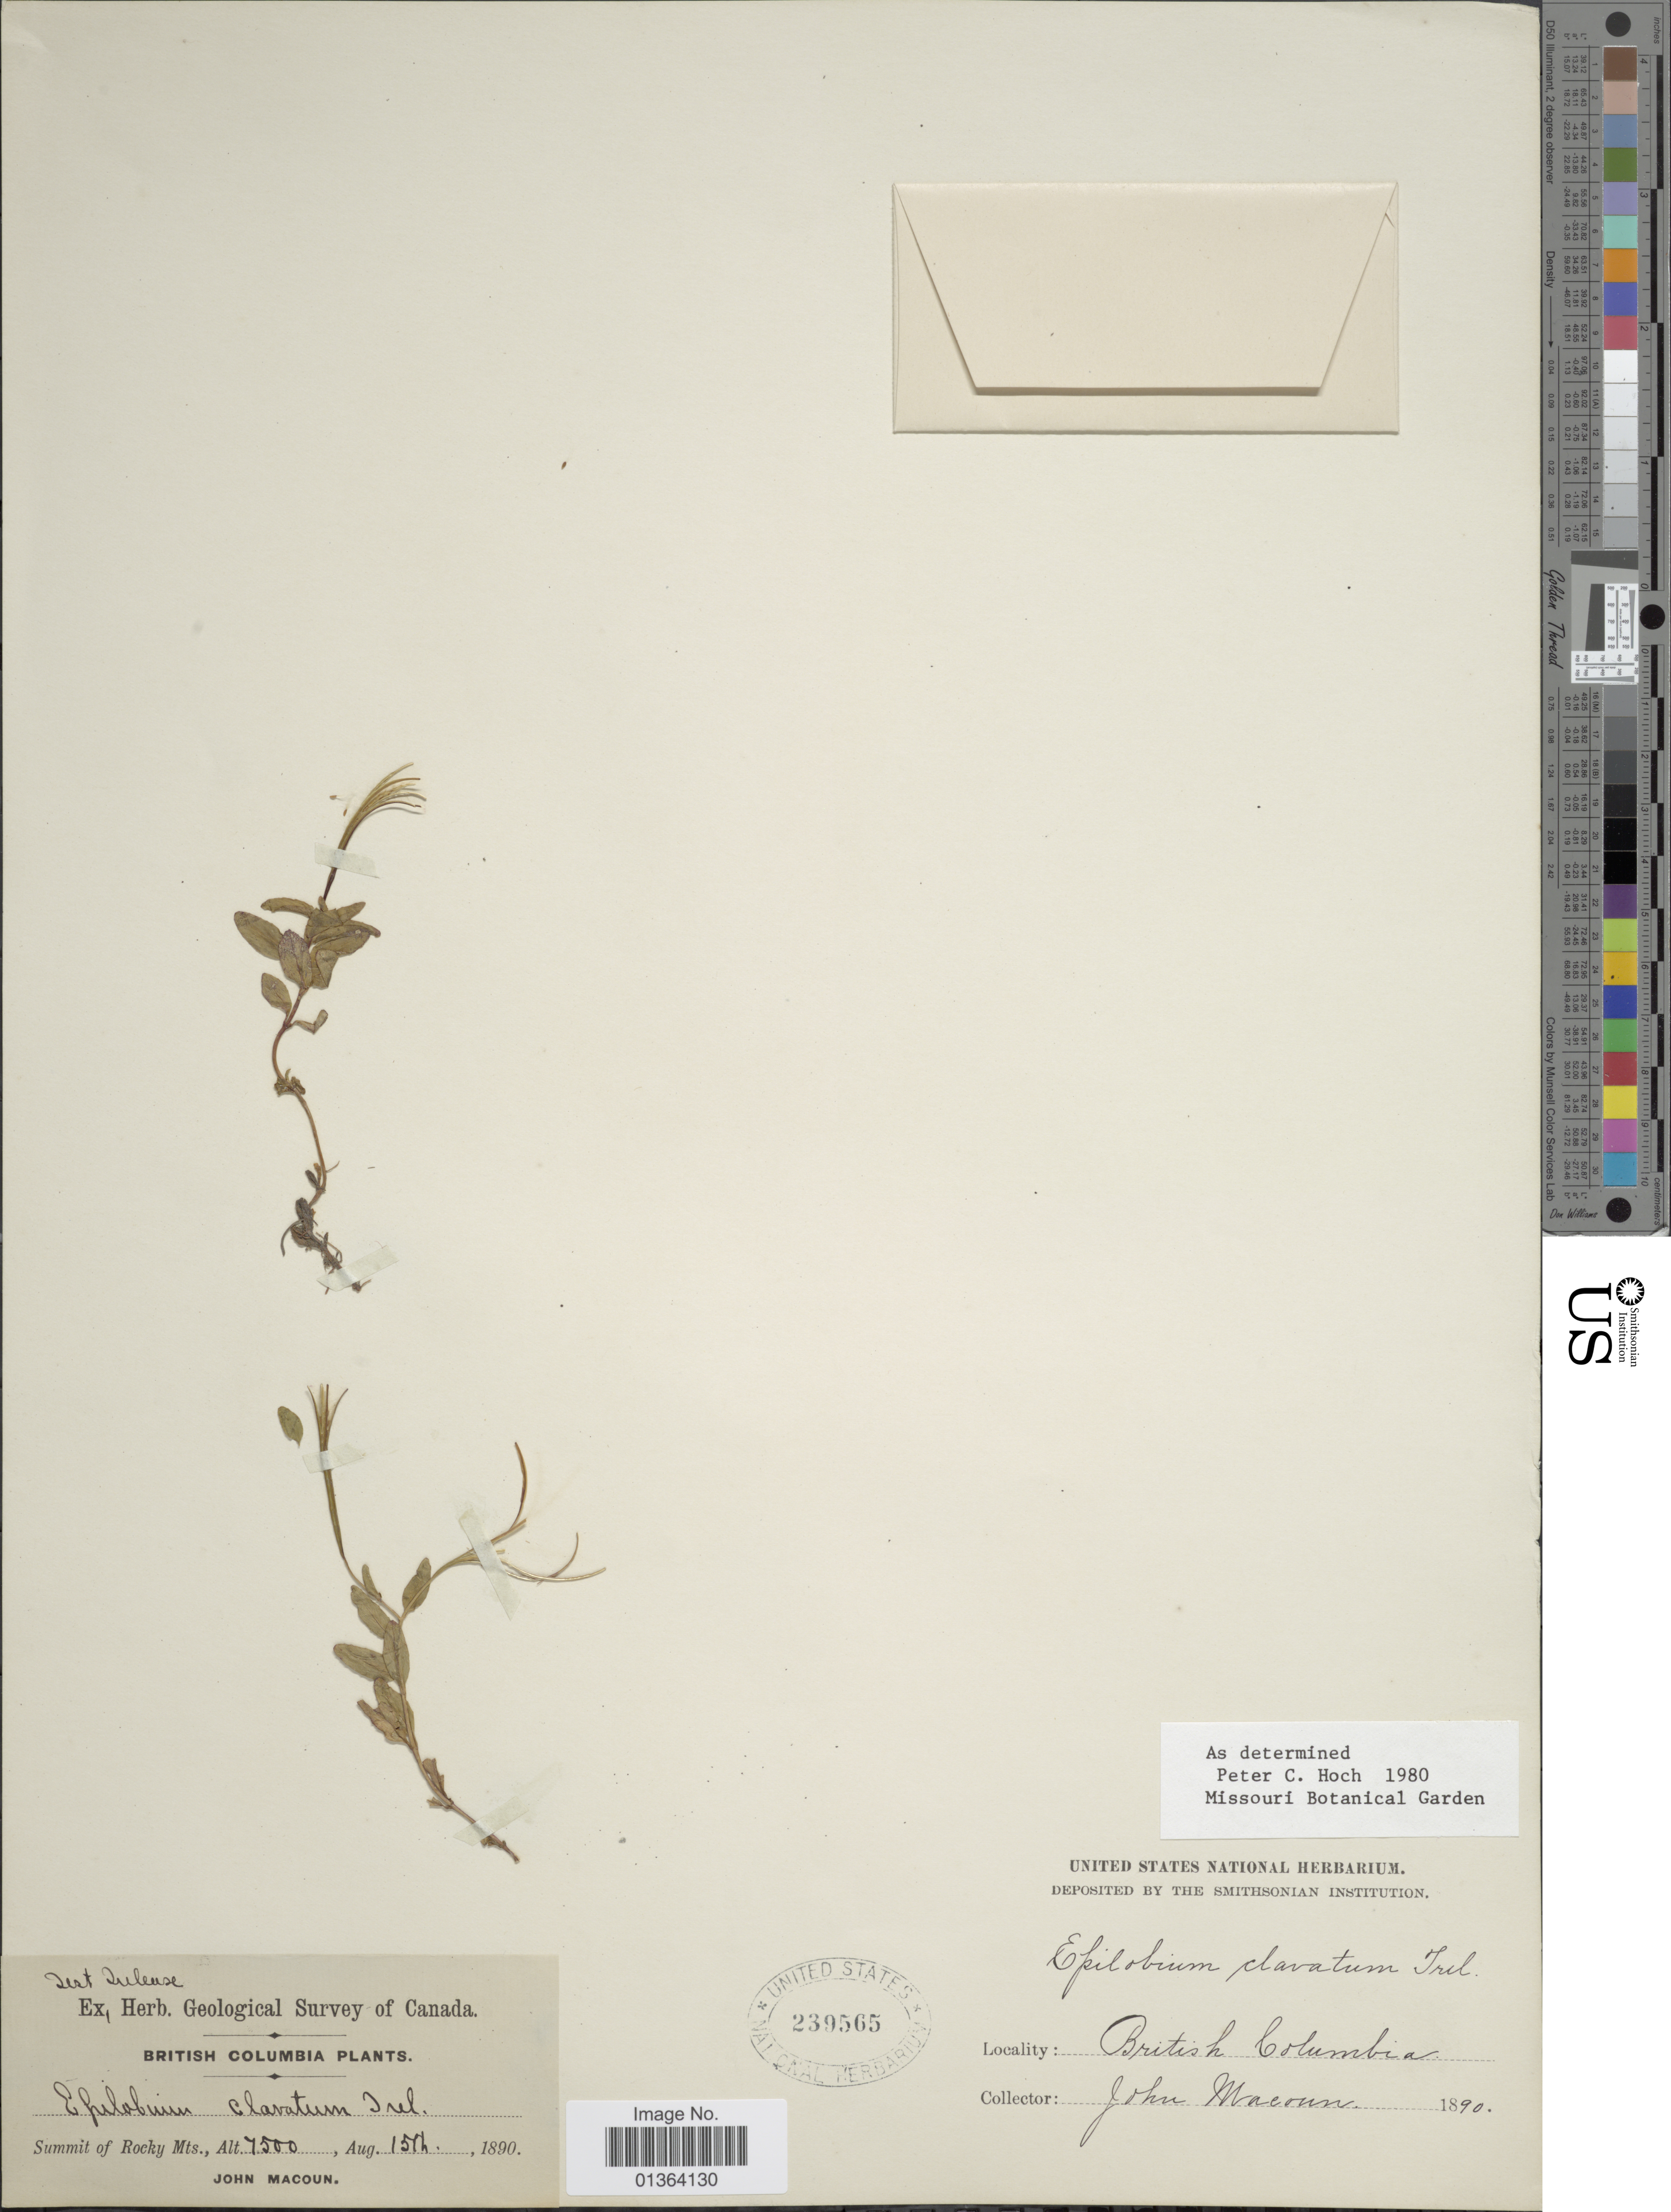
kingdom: Plantae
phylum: Tracheophyta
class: Magnoliopsida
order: Myrtales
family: Onagraceae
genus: Epilobium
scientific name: Epilobium clavatum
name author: Hausskn.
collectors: J. Macoun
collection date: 1890-08-15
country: Canada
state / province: British Columbia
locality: Summit of Rocky Mts.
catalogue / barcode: US 239565